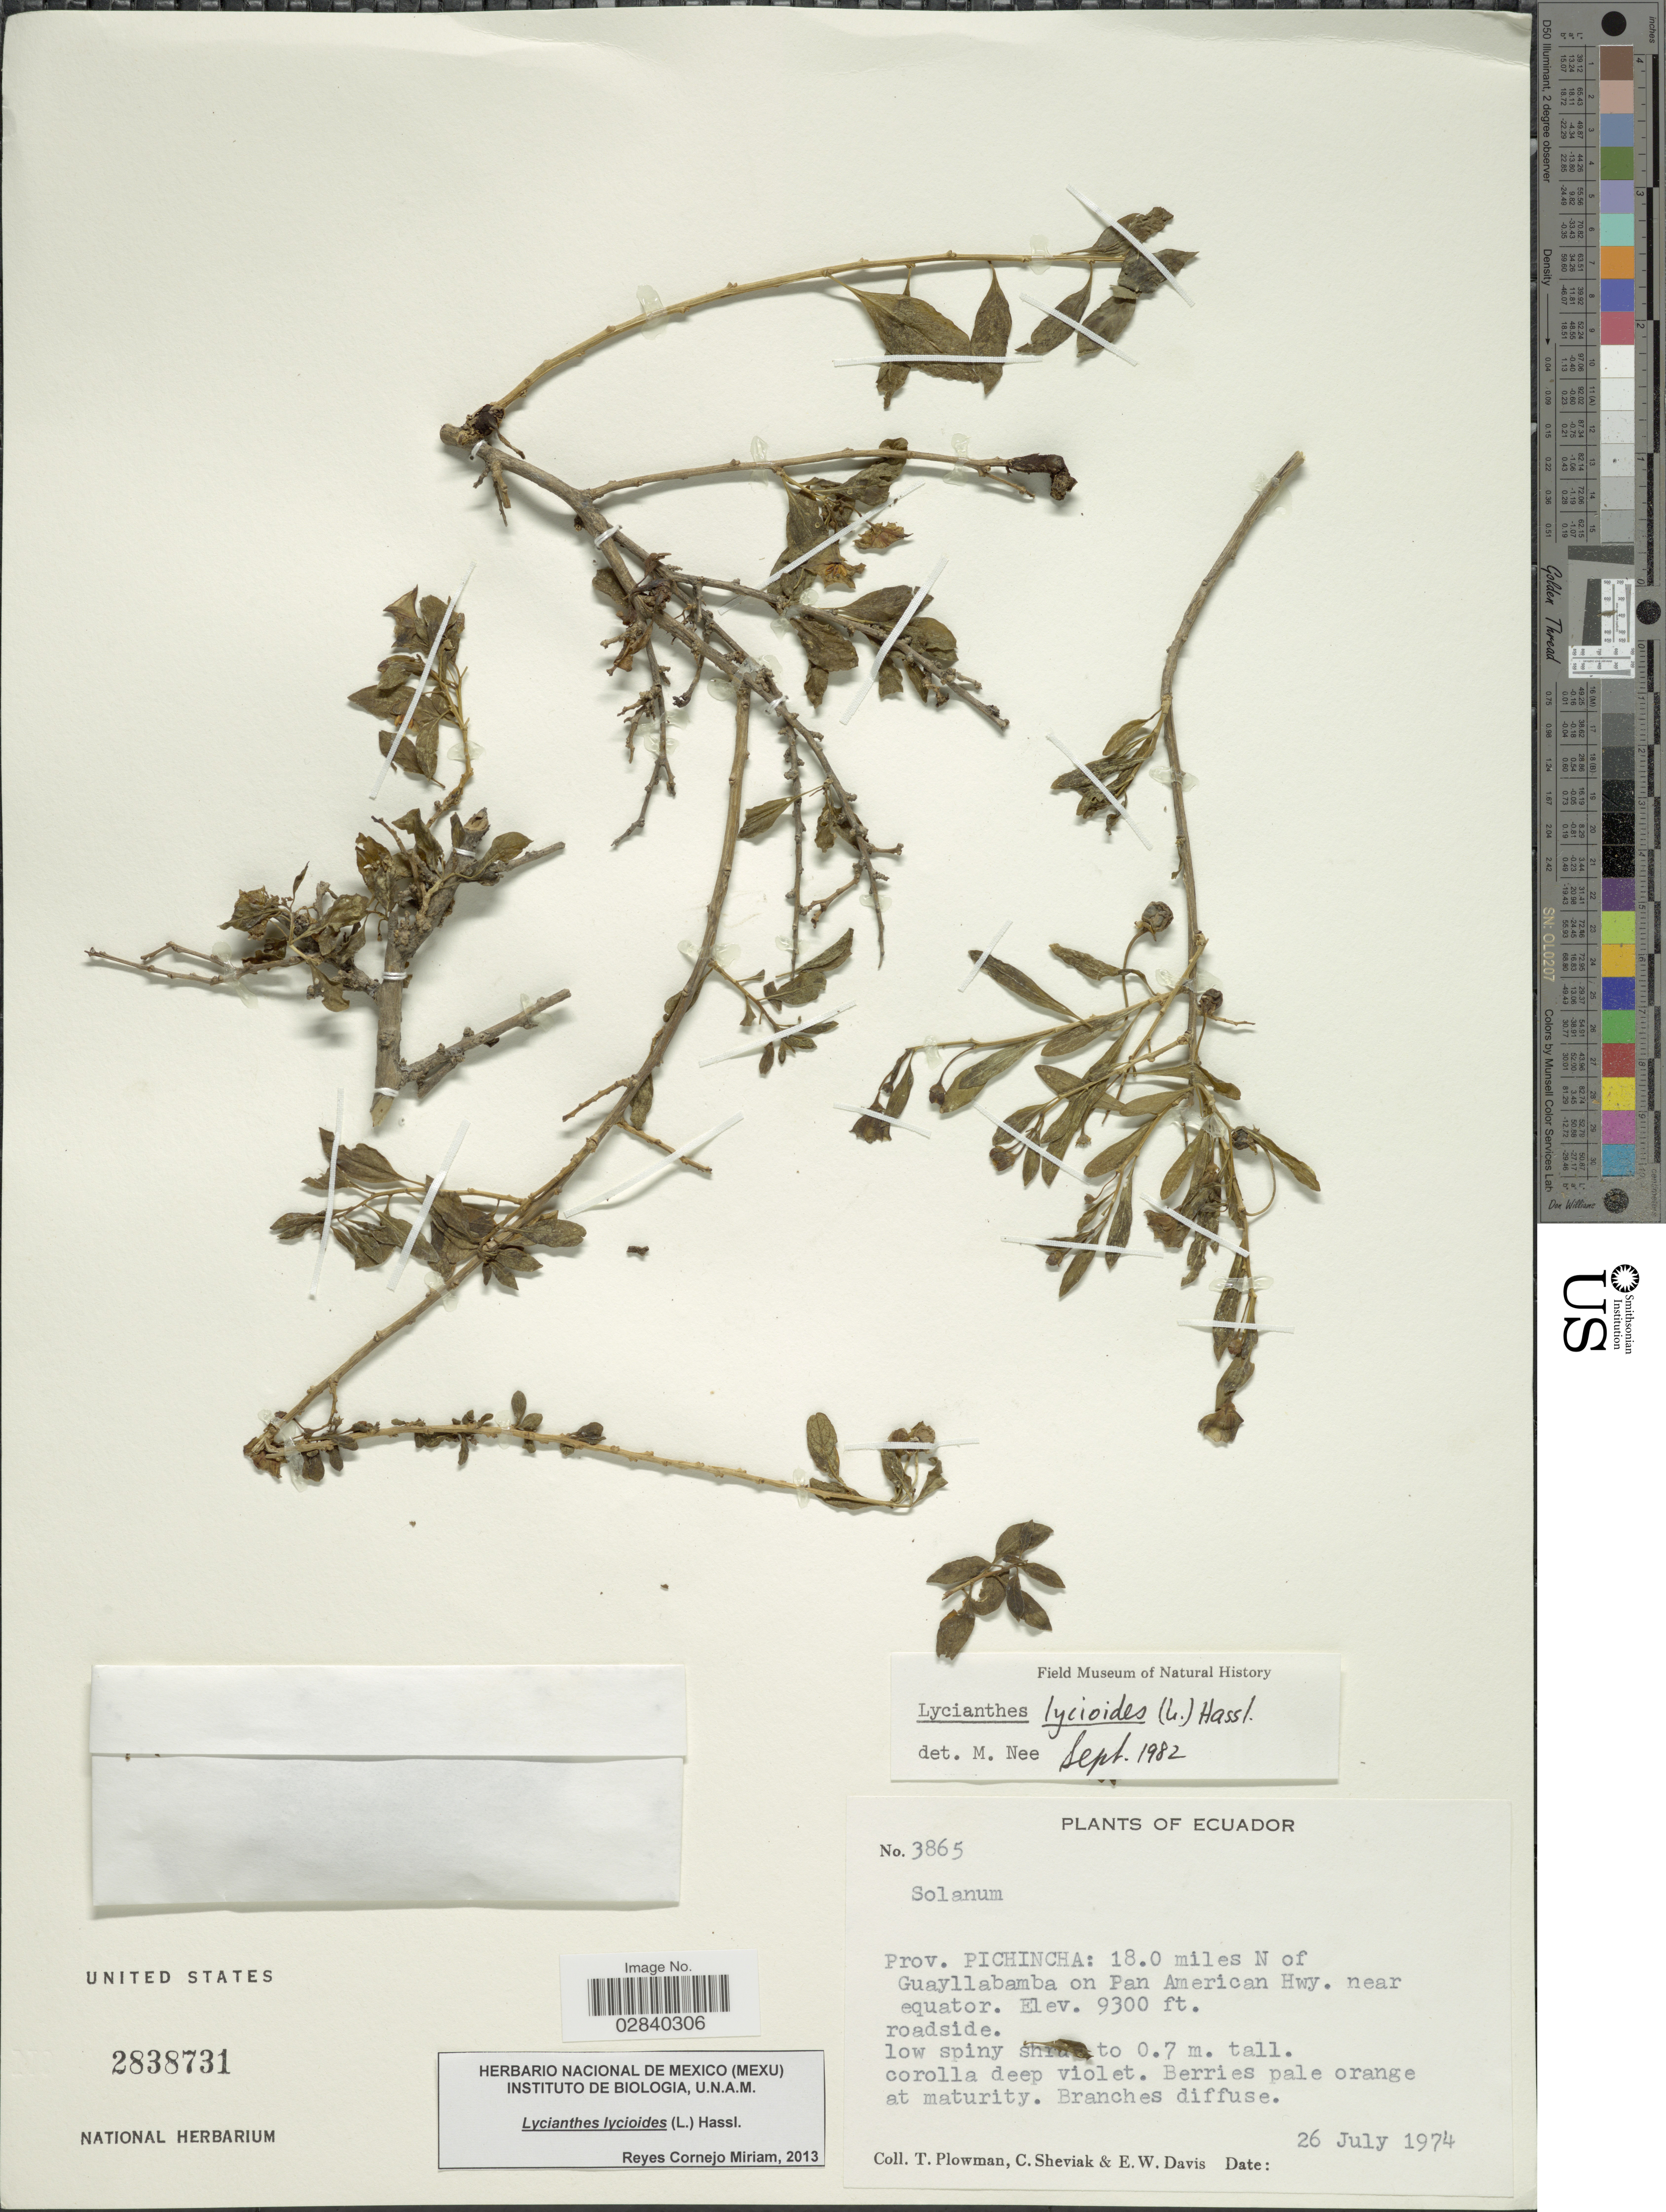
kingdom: Plantae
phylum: Tracheophyta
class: Magnoliopsida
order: Solanales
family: Solanaceae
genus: Lycianthes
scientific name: Lycianthes lycioides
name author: (L.) Hassl.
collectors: T. Plowman, C. J. Sheviak & E. W. Davis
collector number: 3865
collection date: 1974-07-26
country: Ecuador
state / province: Pichincha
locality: Prov. Pichincha: 18.0 miles N of Guayllabamba on Pan American Hwy. near equator.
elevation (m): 2835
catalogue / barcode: US 2838731